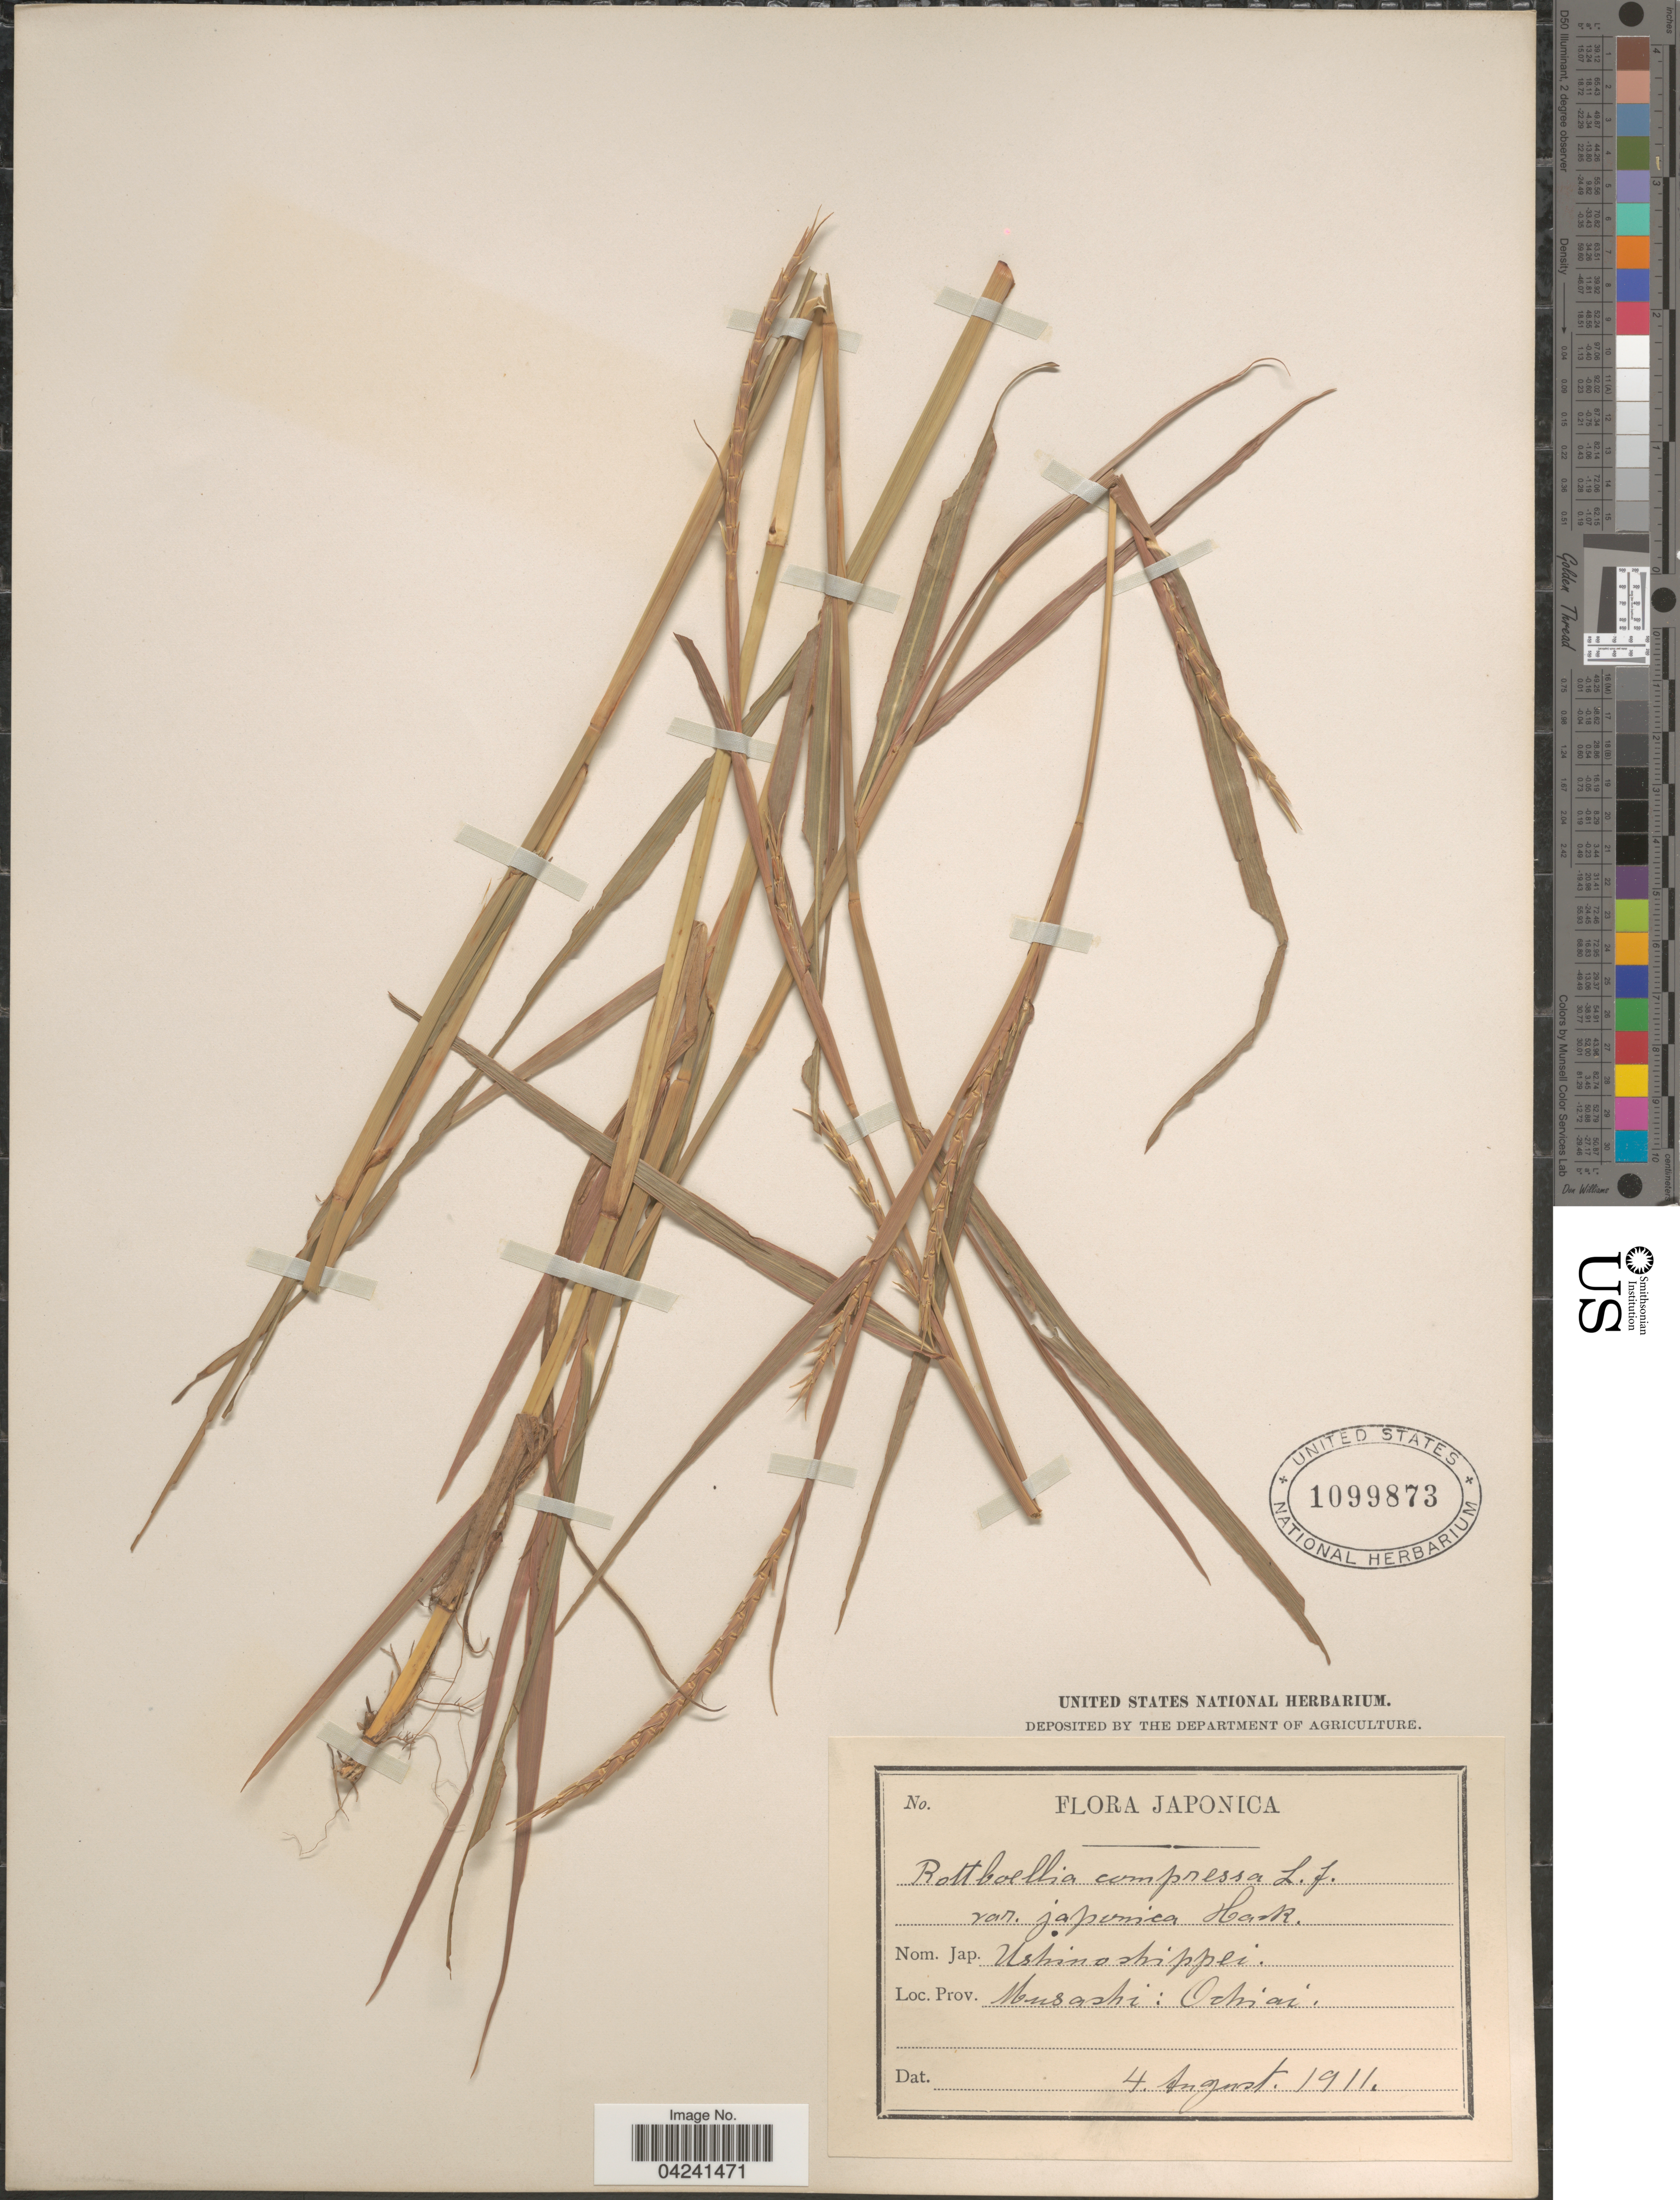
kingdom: Plantae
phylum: Tracheophyta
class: Liliopsida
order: Poales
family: Poaceae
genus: Hemarthria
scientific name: Hemarthria compressa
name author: (L.) R. Br.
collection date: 1911-08-04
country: Japan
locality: Musashi: Ochiai.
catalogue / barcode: US 1099873